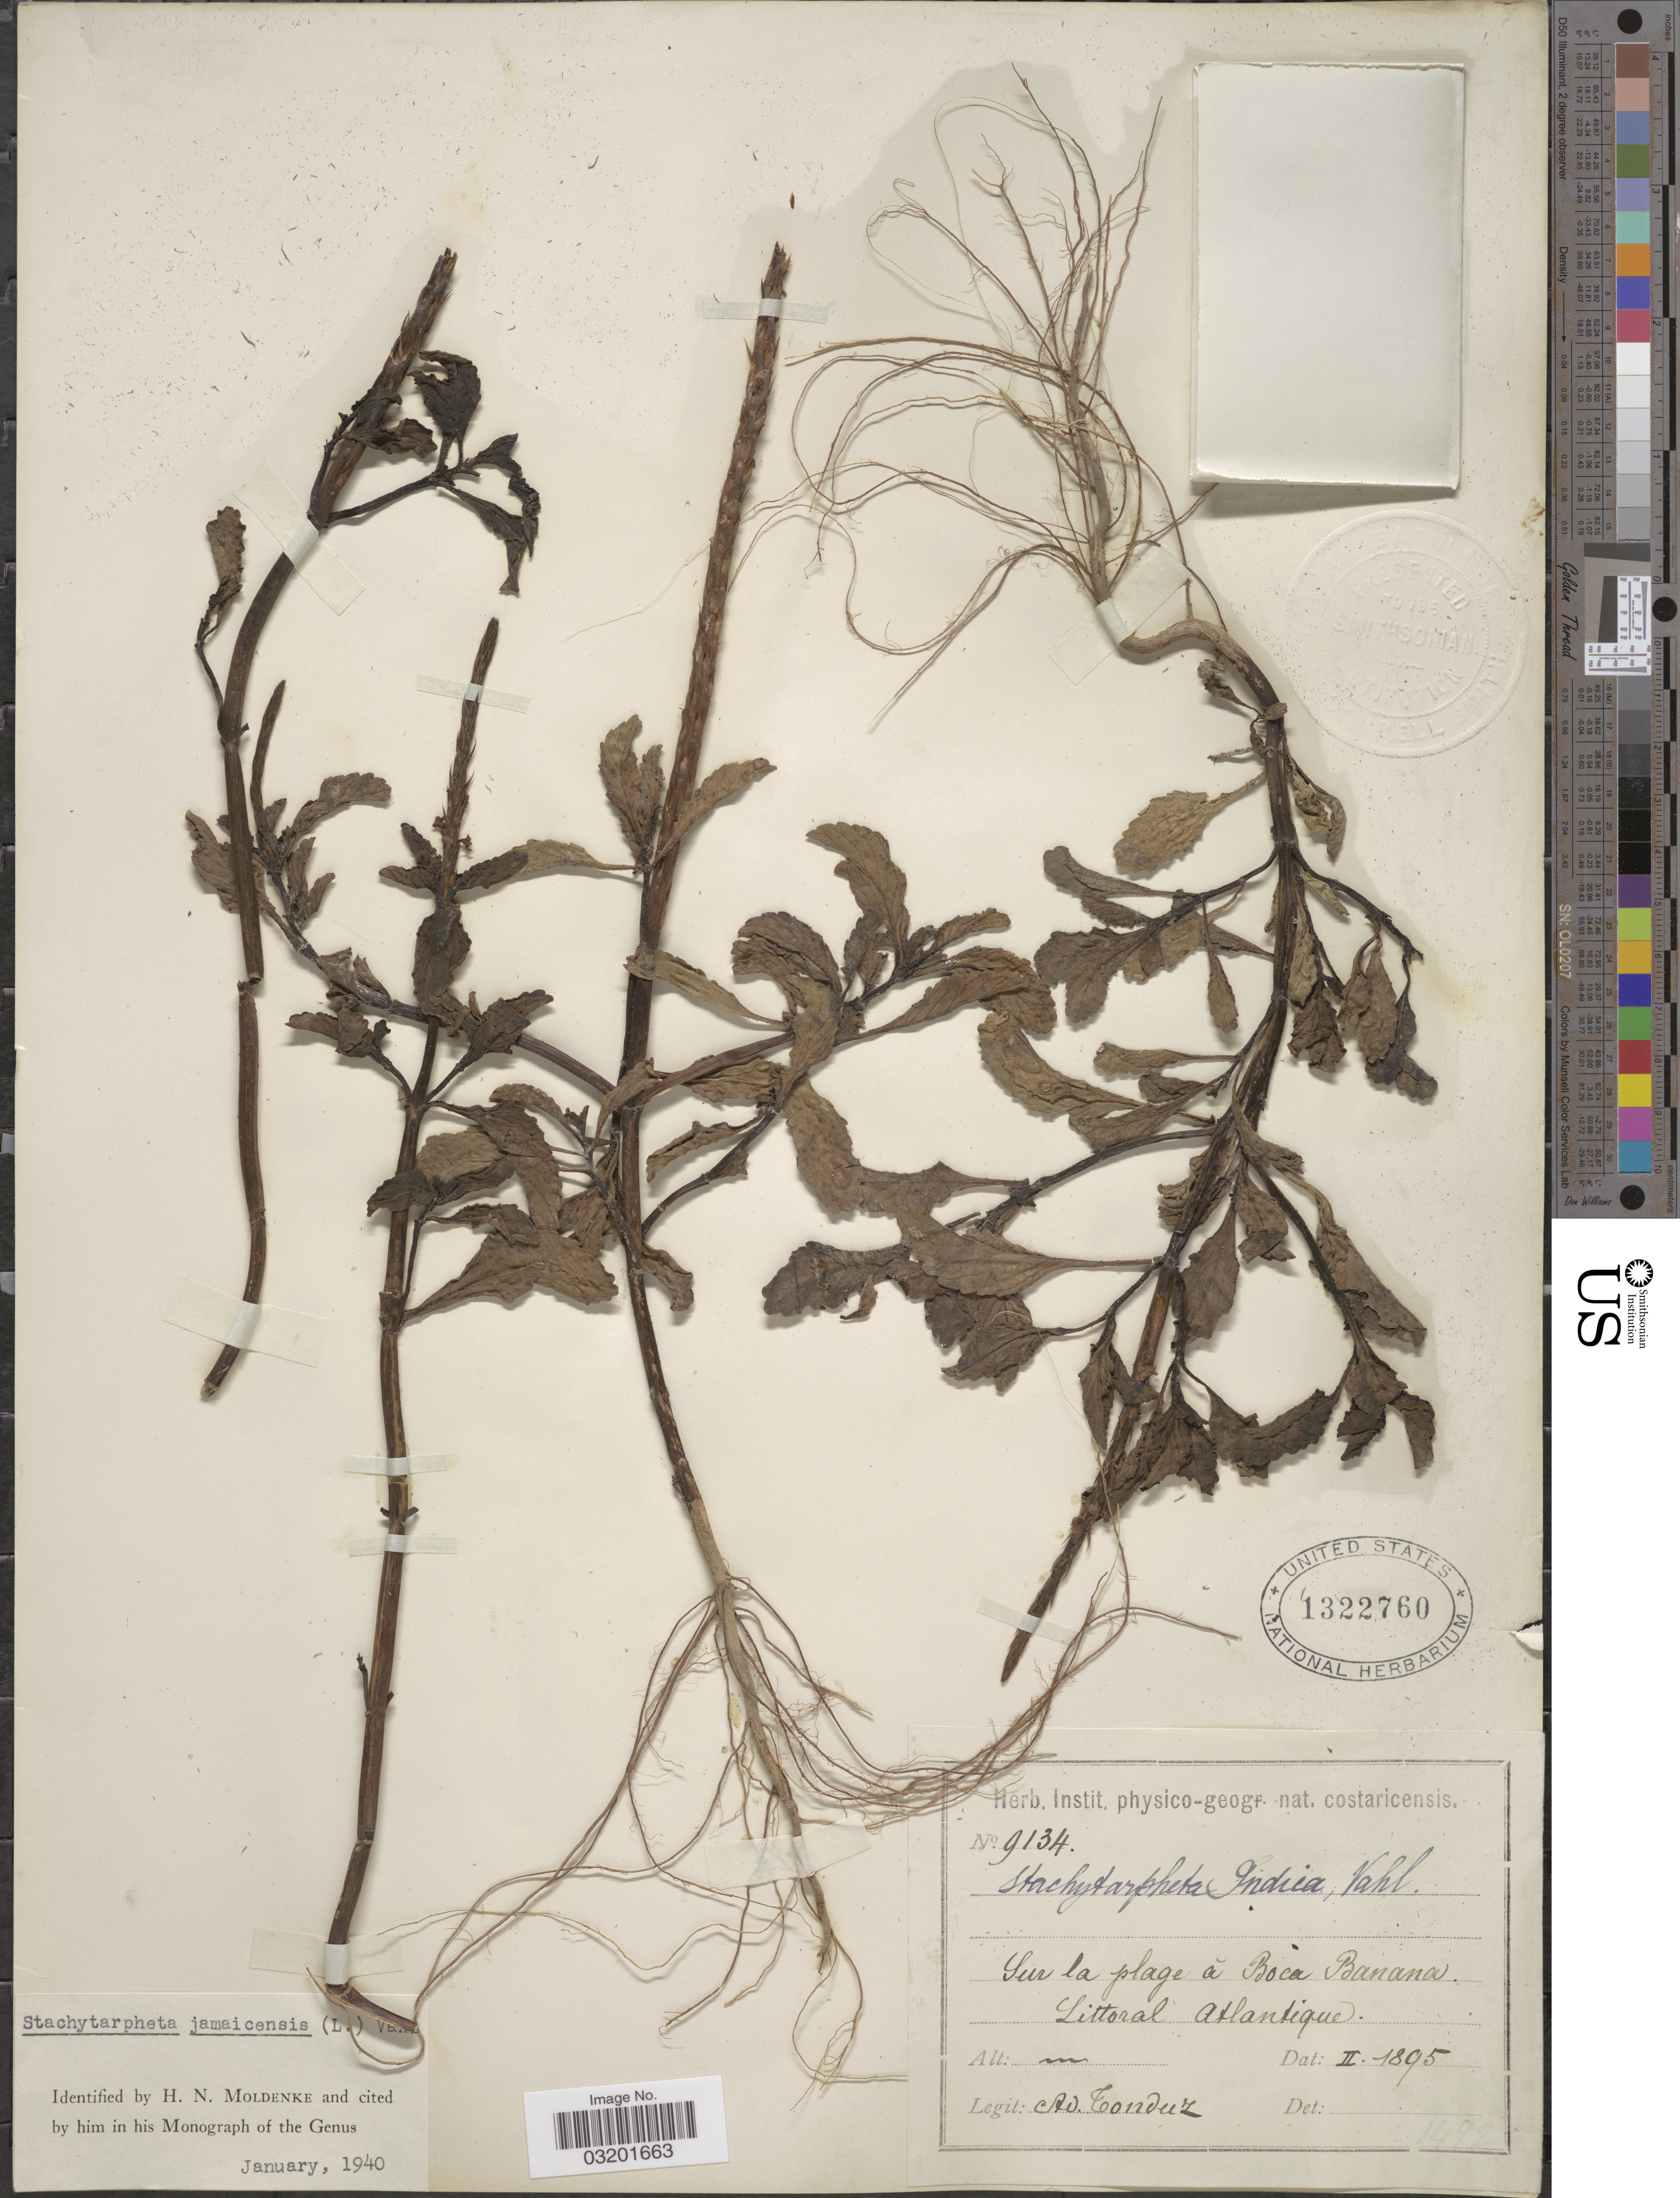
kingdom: Plantae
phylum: Tracheophyta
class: Magnoliopsida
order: Lamiales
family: Verbenaceae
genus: Stachytarpheta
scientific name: Stachytarpheta jamaicensis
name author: (L.) Vahl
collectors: A. Tonduz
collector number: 9134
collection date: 1895-02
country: Costa Rica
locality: Sur la plage à Boca Banana. Littoral Atlantique.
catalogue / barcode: US 1322760